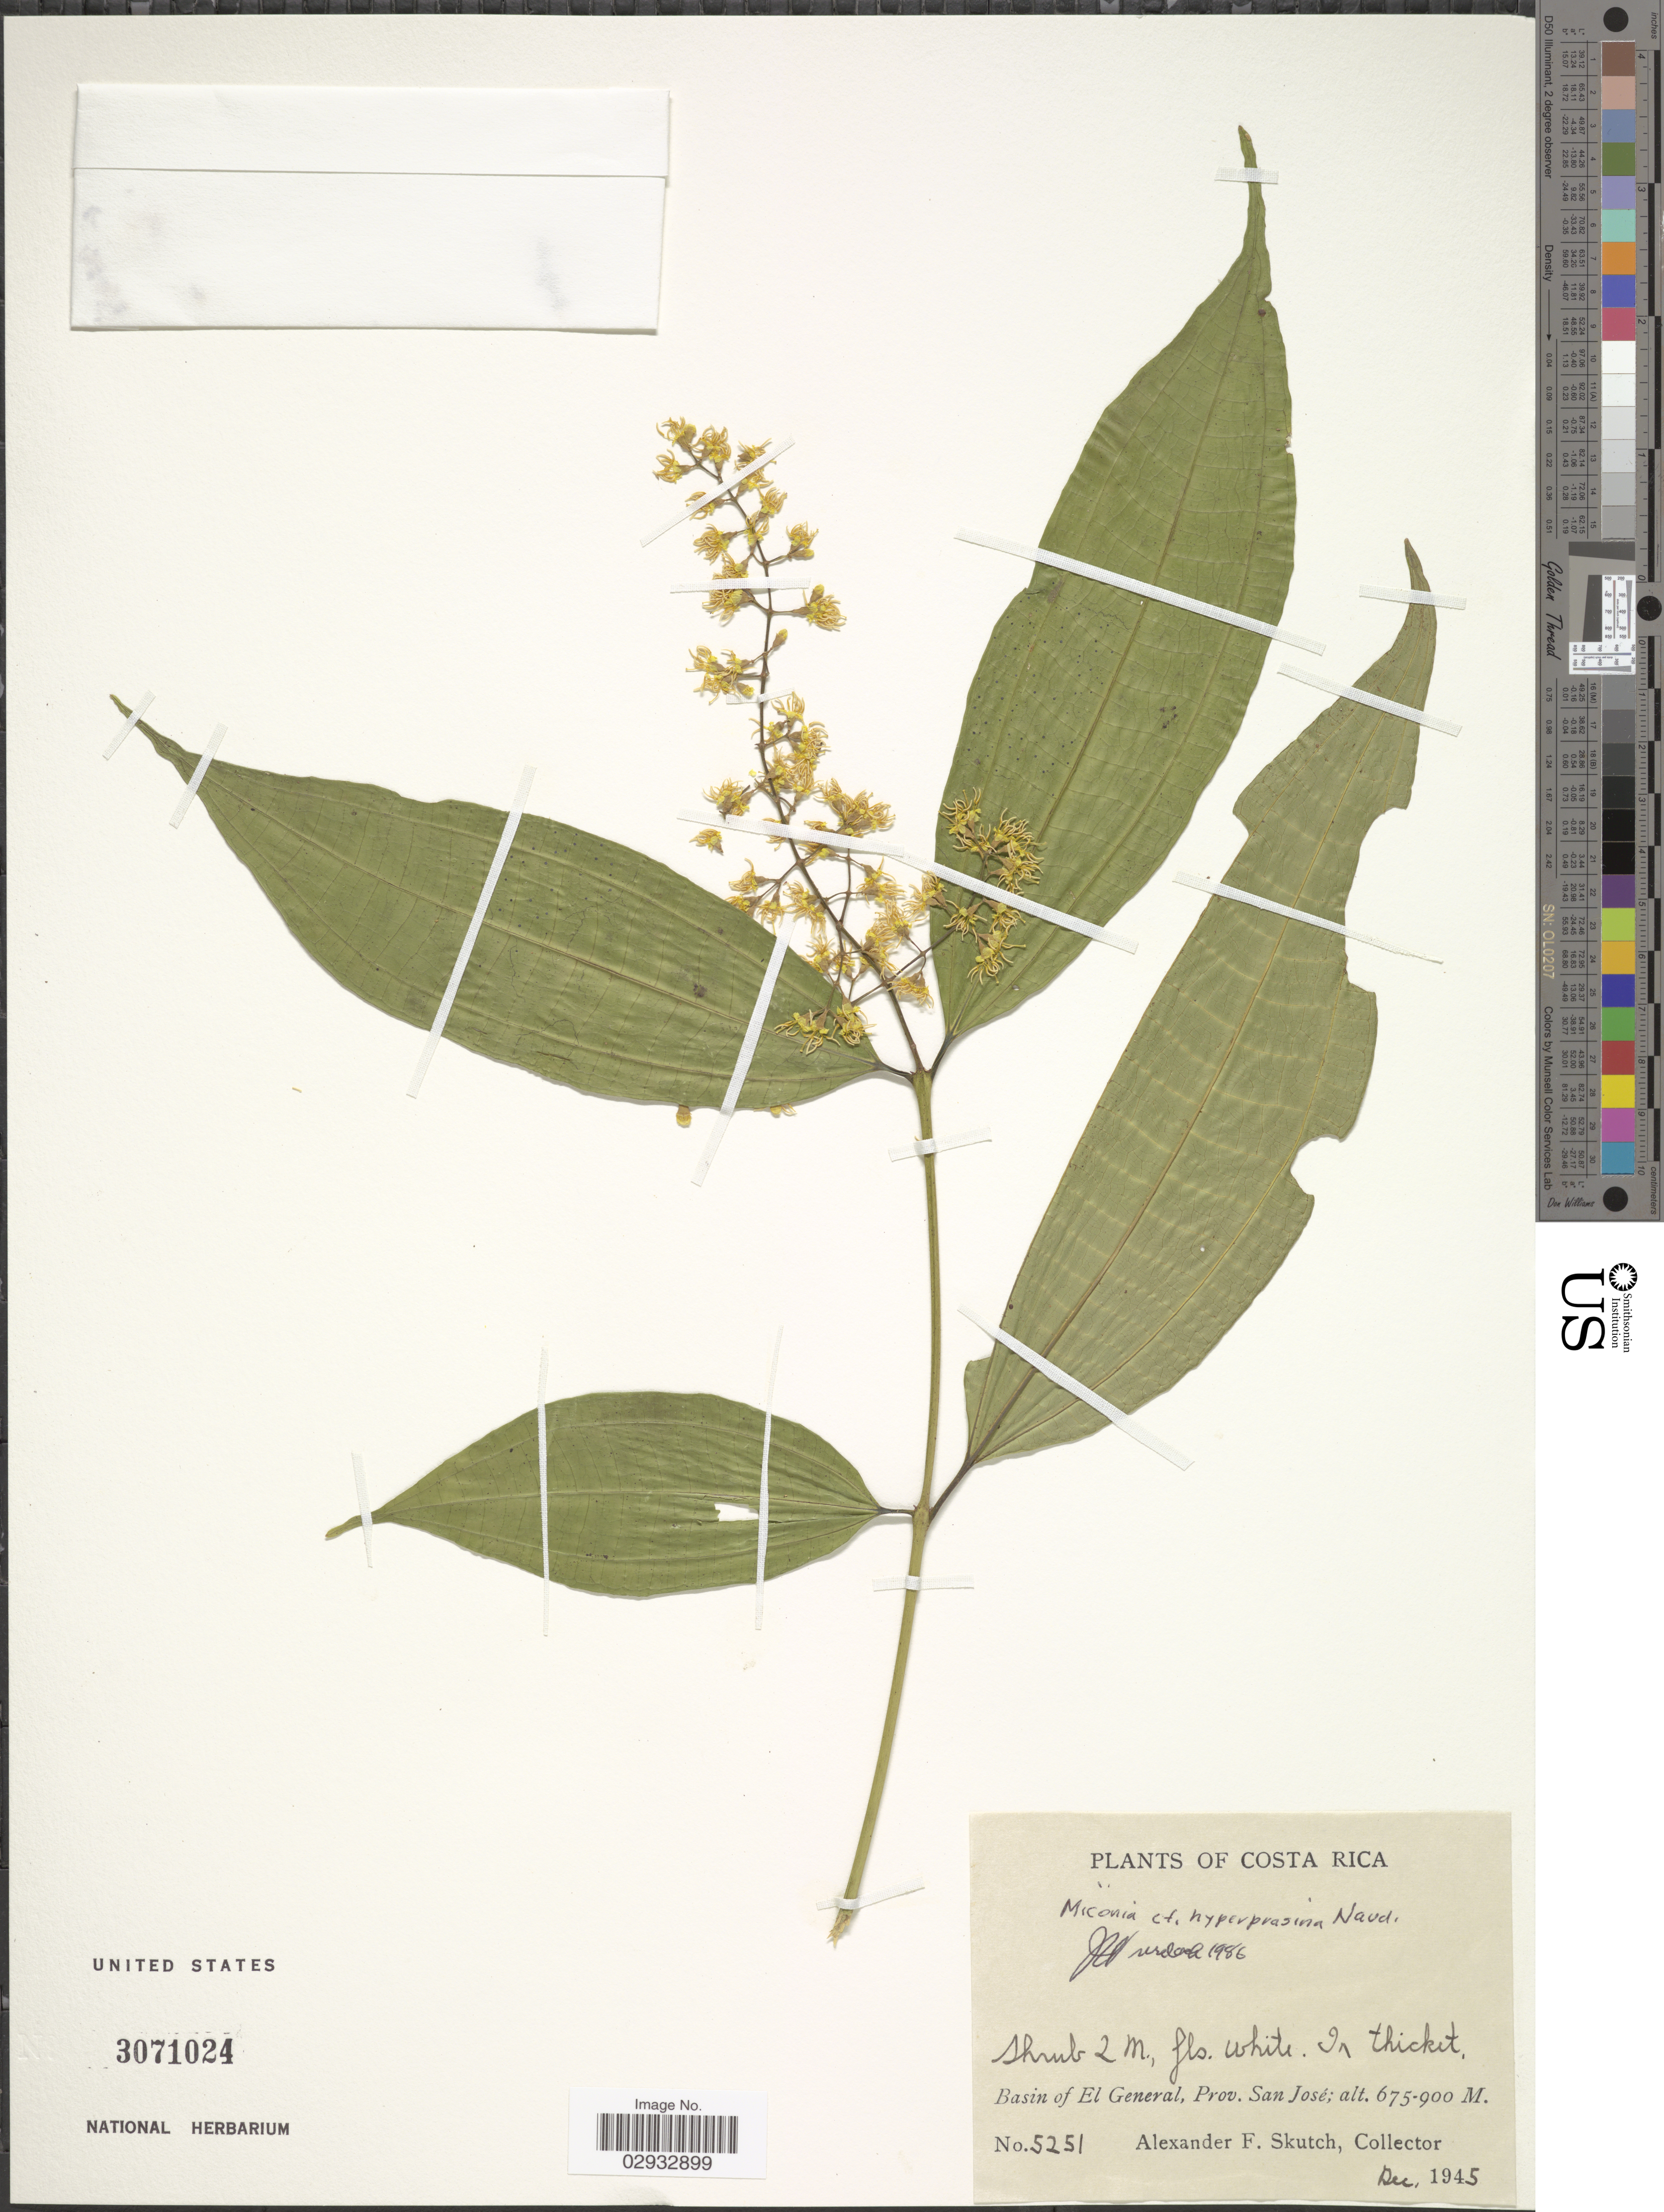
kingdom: Plantae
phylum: Tracheophyta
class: Magnoliopsida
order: Myrtales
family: Melastomataceae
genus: Miconia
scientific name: Miconia hyperprasina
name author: Naudin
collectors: A. F. Skutch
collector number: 5251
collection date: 1945-12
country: Costa Rica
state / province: San José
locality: Basin of El General, Prov. San José.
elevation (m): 675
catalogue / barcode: US 3071024